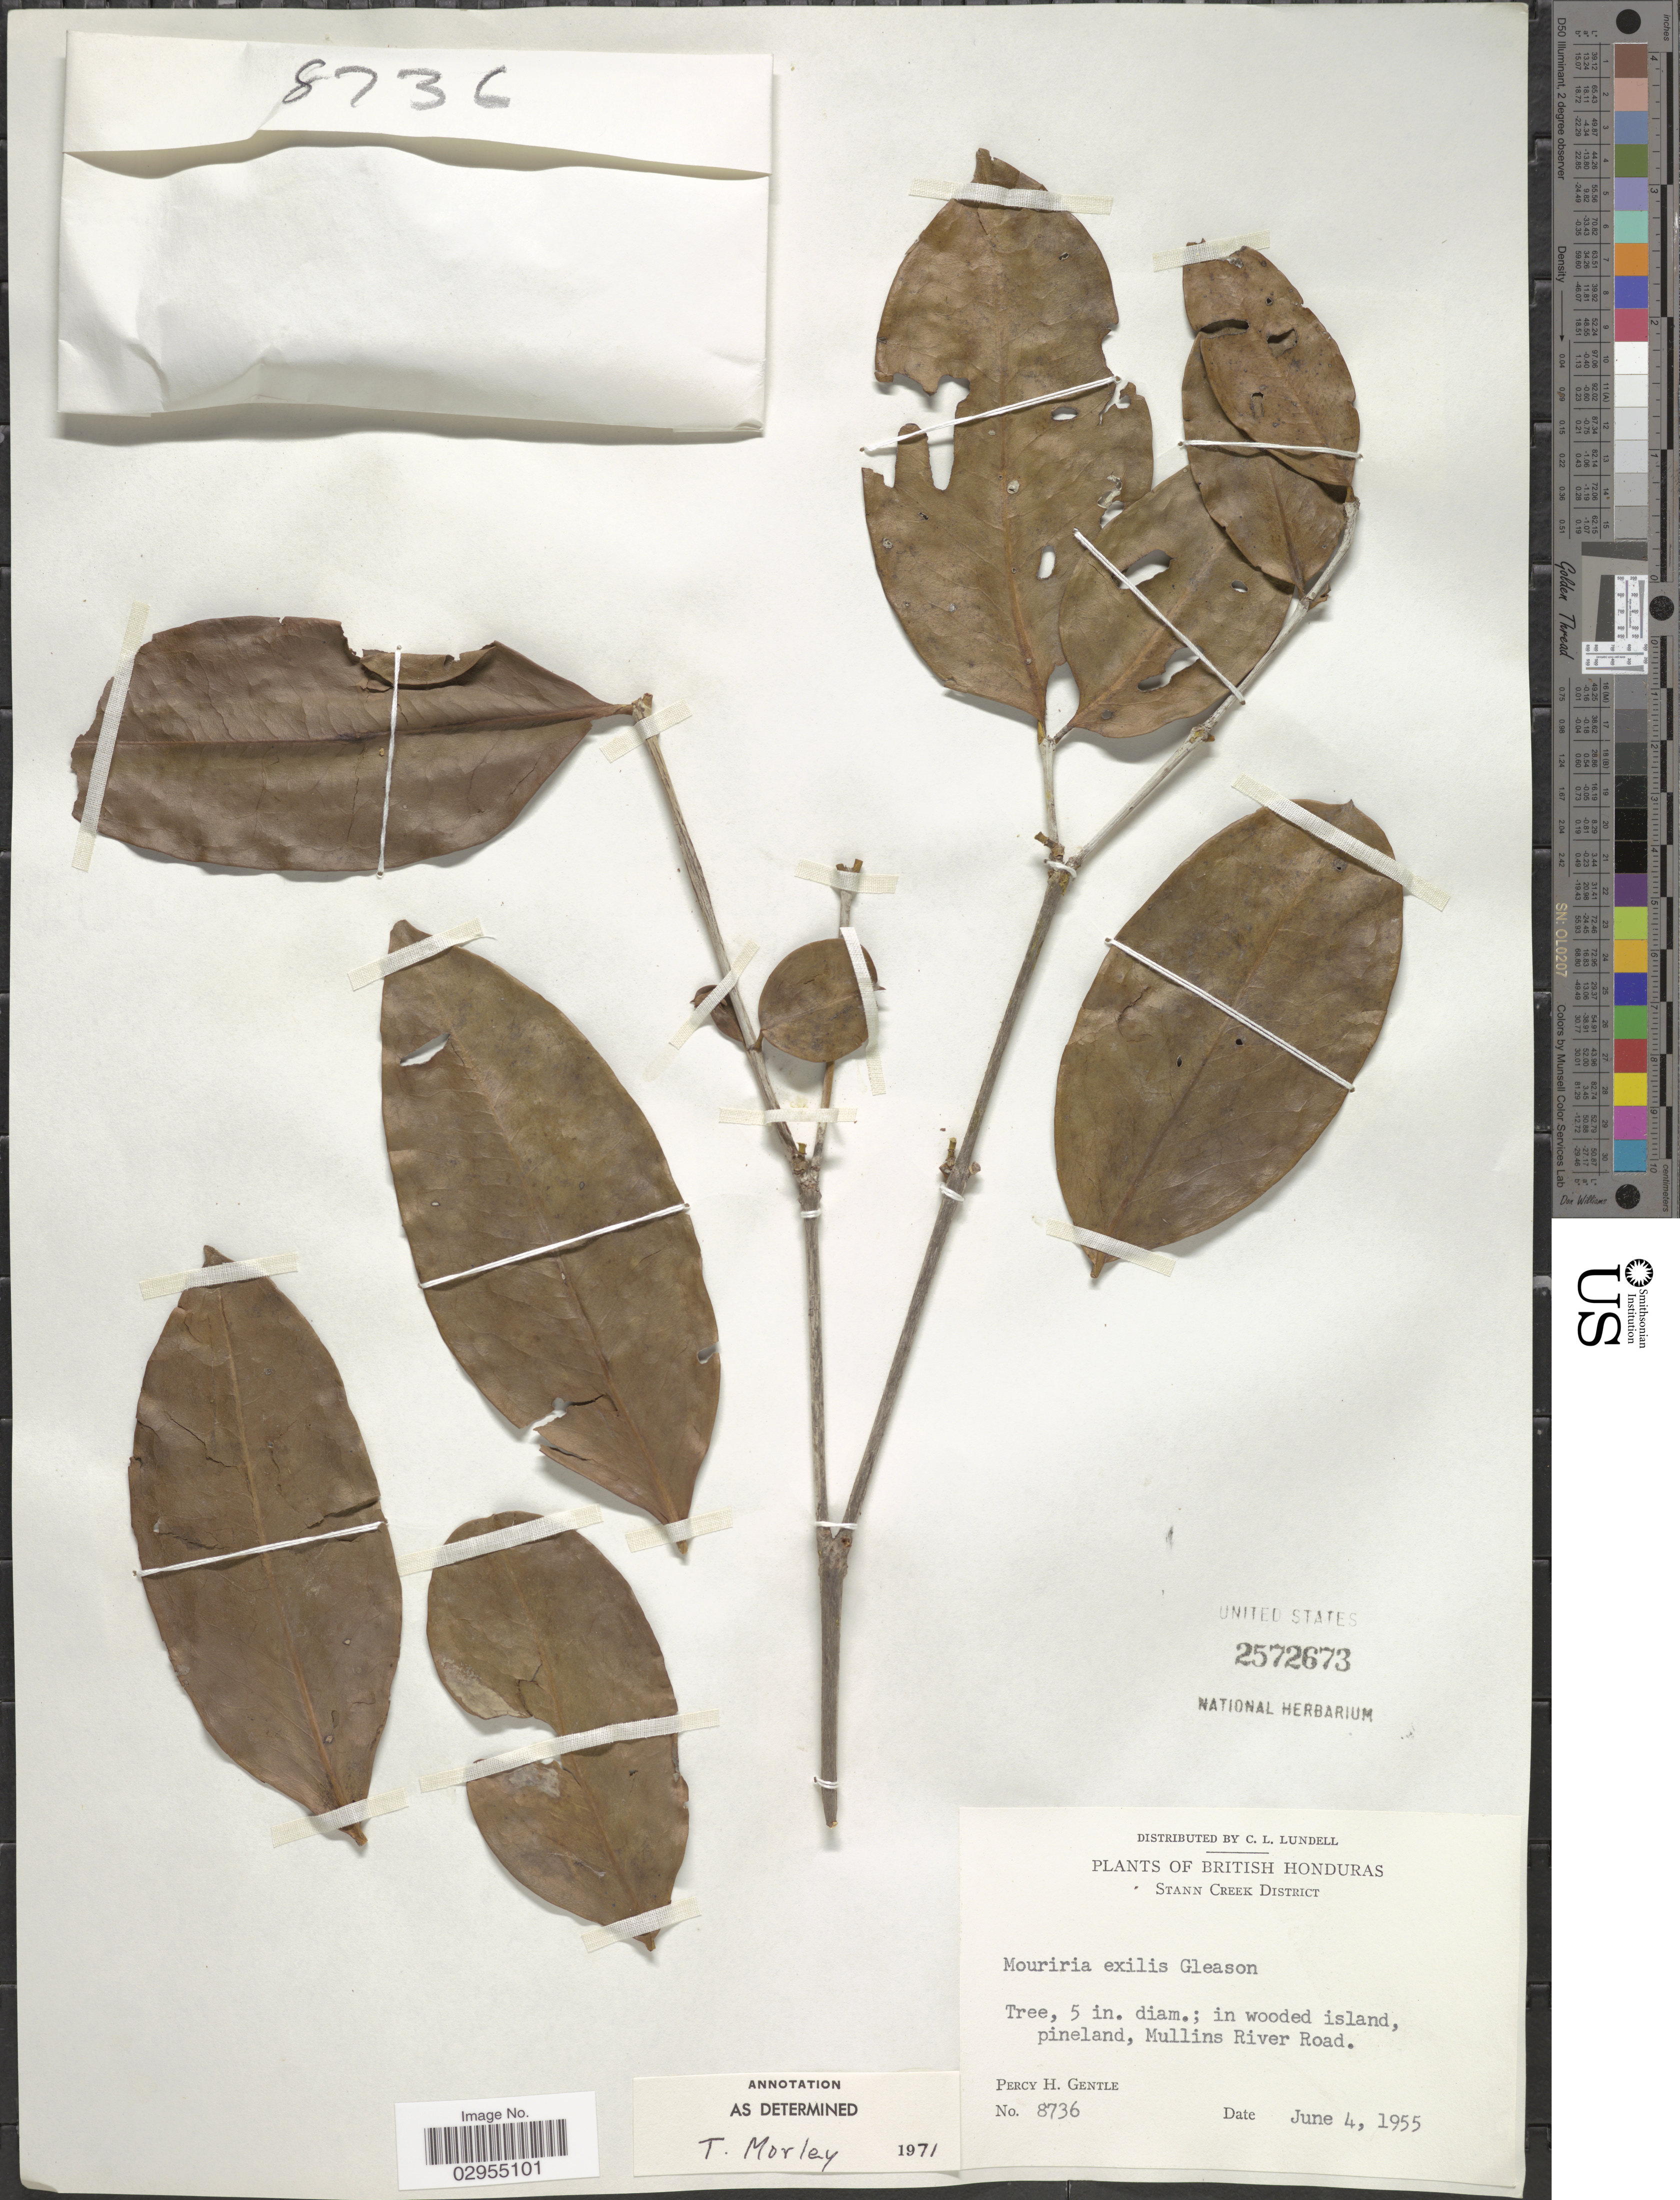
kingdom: Plantae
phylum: Tracheophyta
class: Magnoliopsida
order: Myrtales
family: Melastomataceae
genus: Mouriri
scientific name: Mouriri exilis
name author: Gleason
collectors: P. H. Gentle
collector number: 8736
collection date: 1955-06-04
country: Belize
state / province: Stann Creek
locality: British Honduras. Stann Creek District. In wooded island, pineland, Mullins River Road.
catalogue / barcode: US 2572673